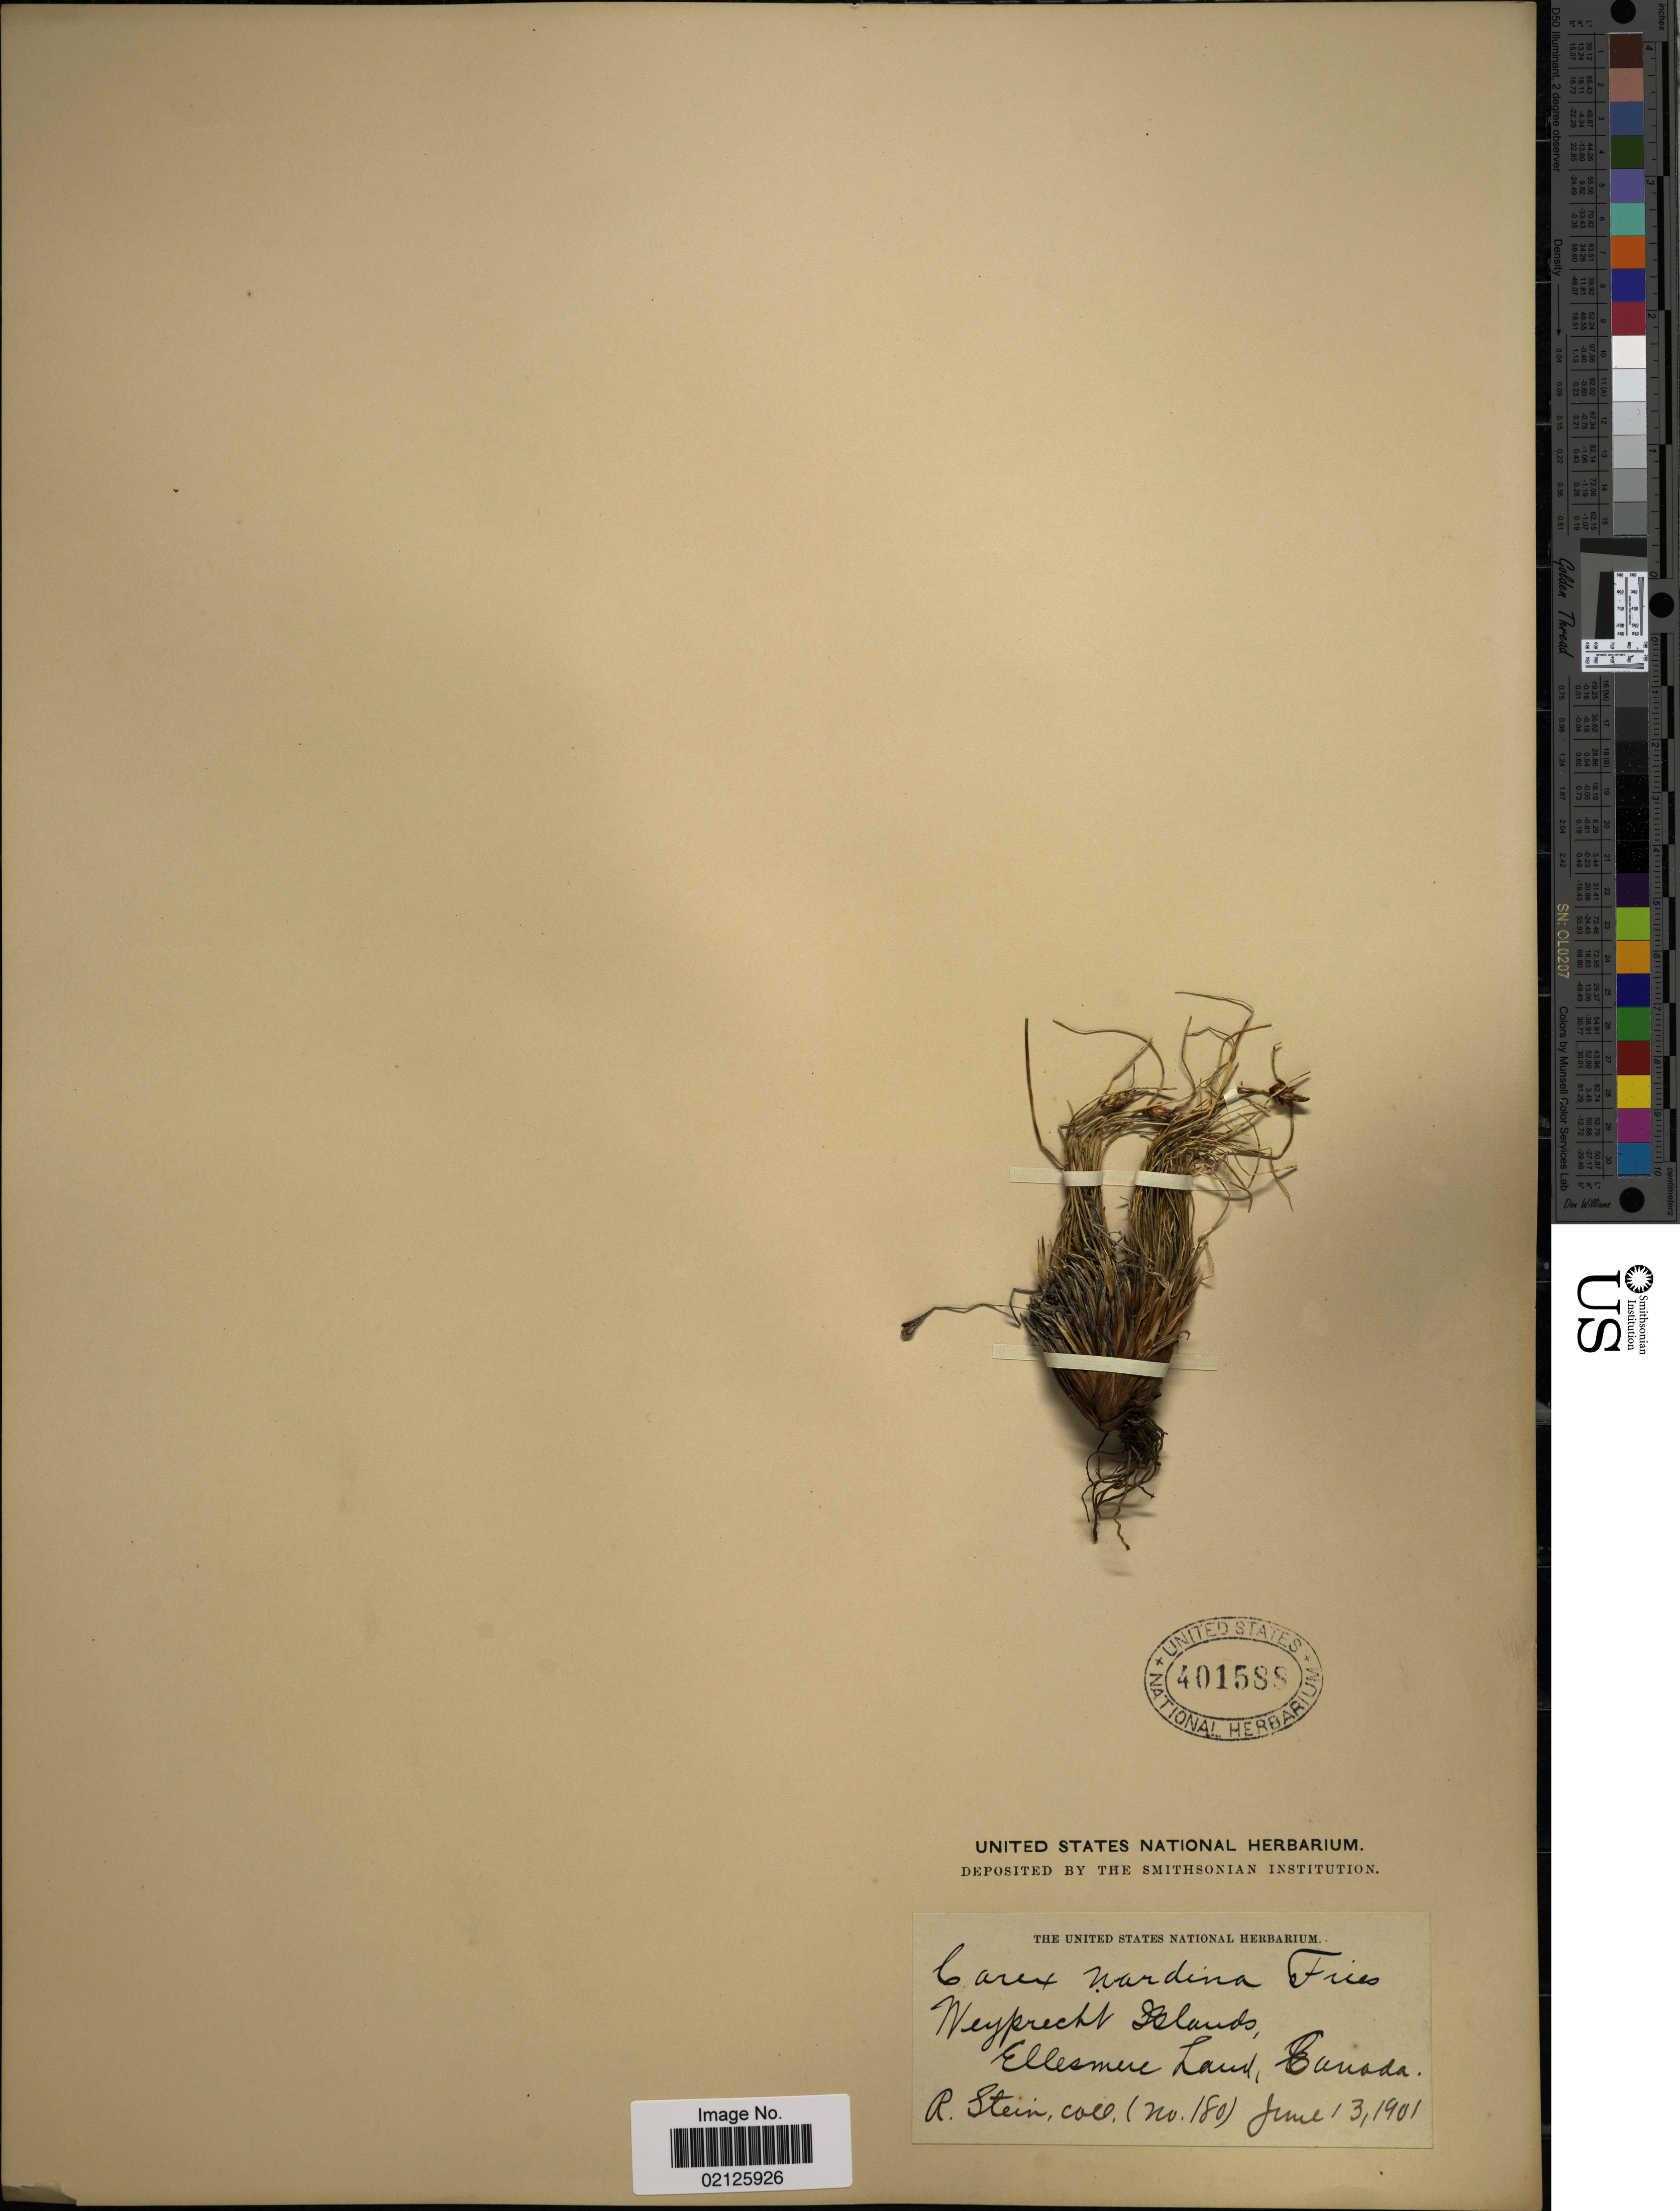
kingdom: Plantae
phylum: Tracheophyta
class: Liliopsida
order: Poales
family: Cyperaceae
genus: Carex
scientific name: Carex nardina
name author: (Hornem.) Fr.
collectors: R. Stein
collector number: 180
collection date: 1901-06-13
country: Canada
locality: Weyprecht Islands, Ellesmere Land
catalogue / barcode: US 401588